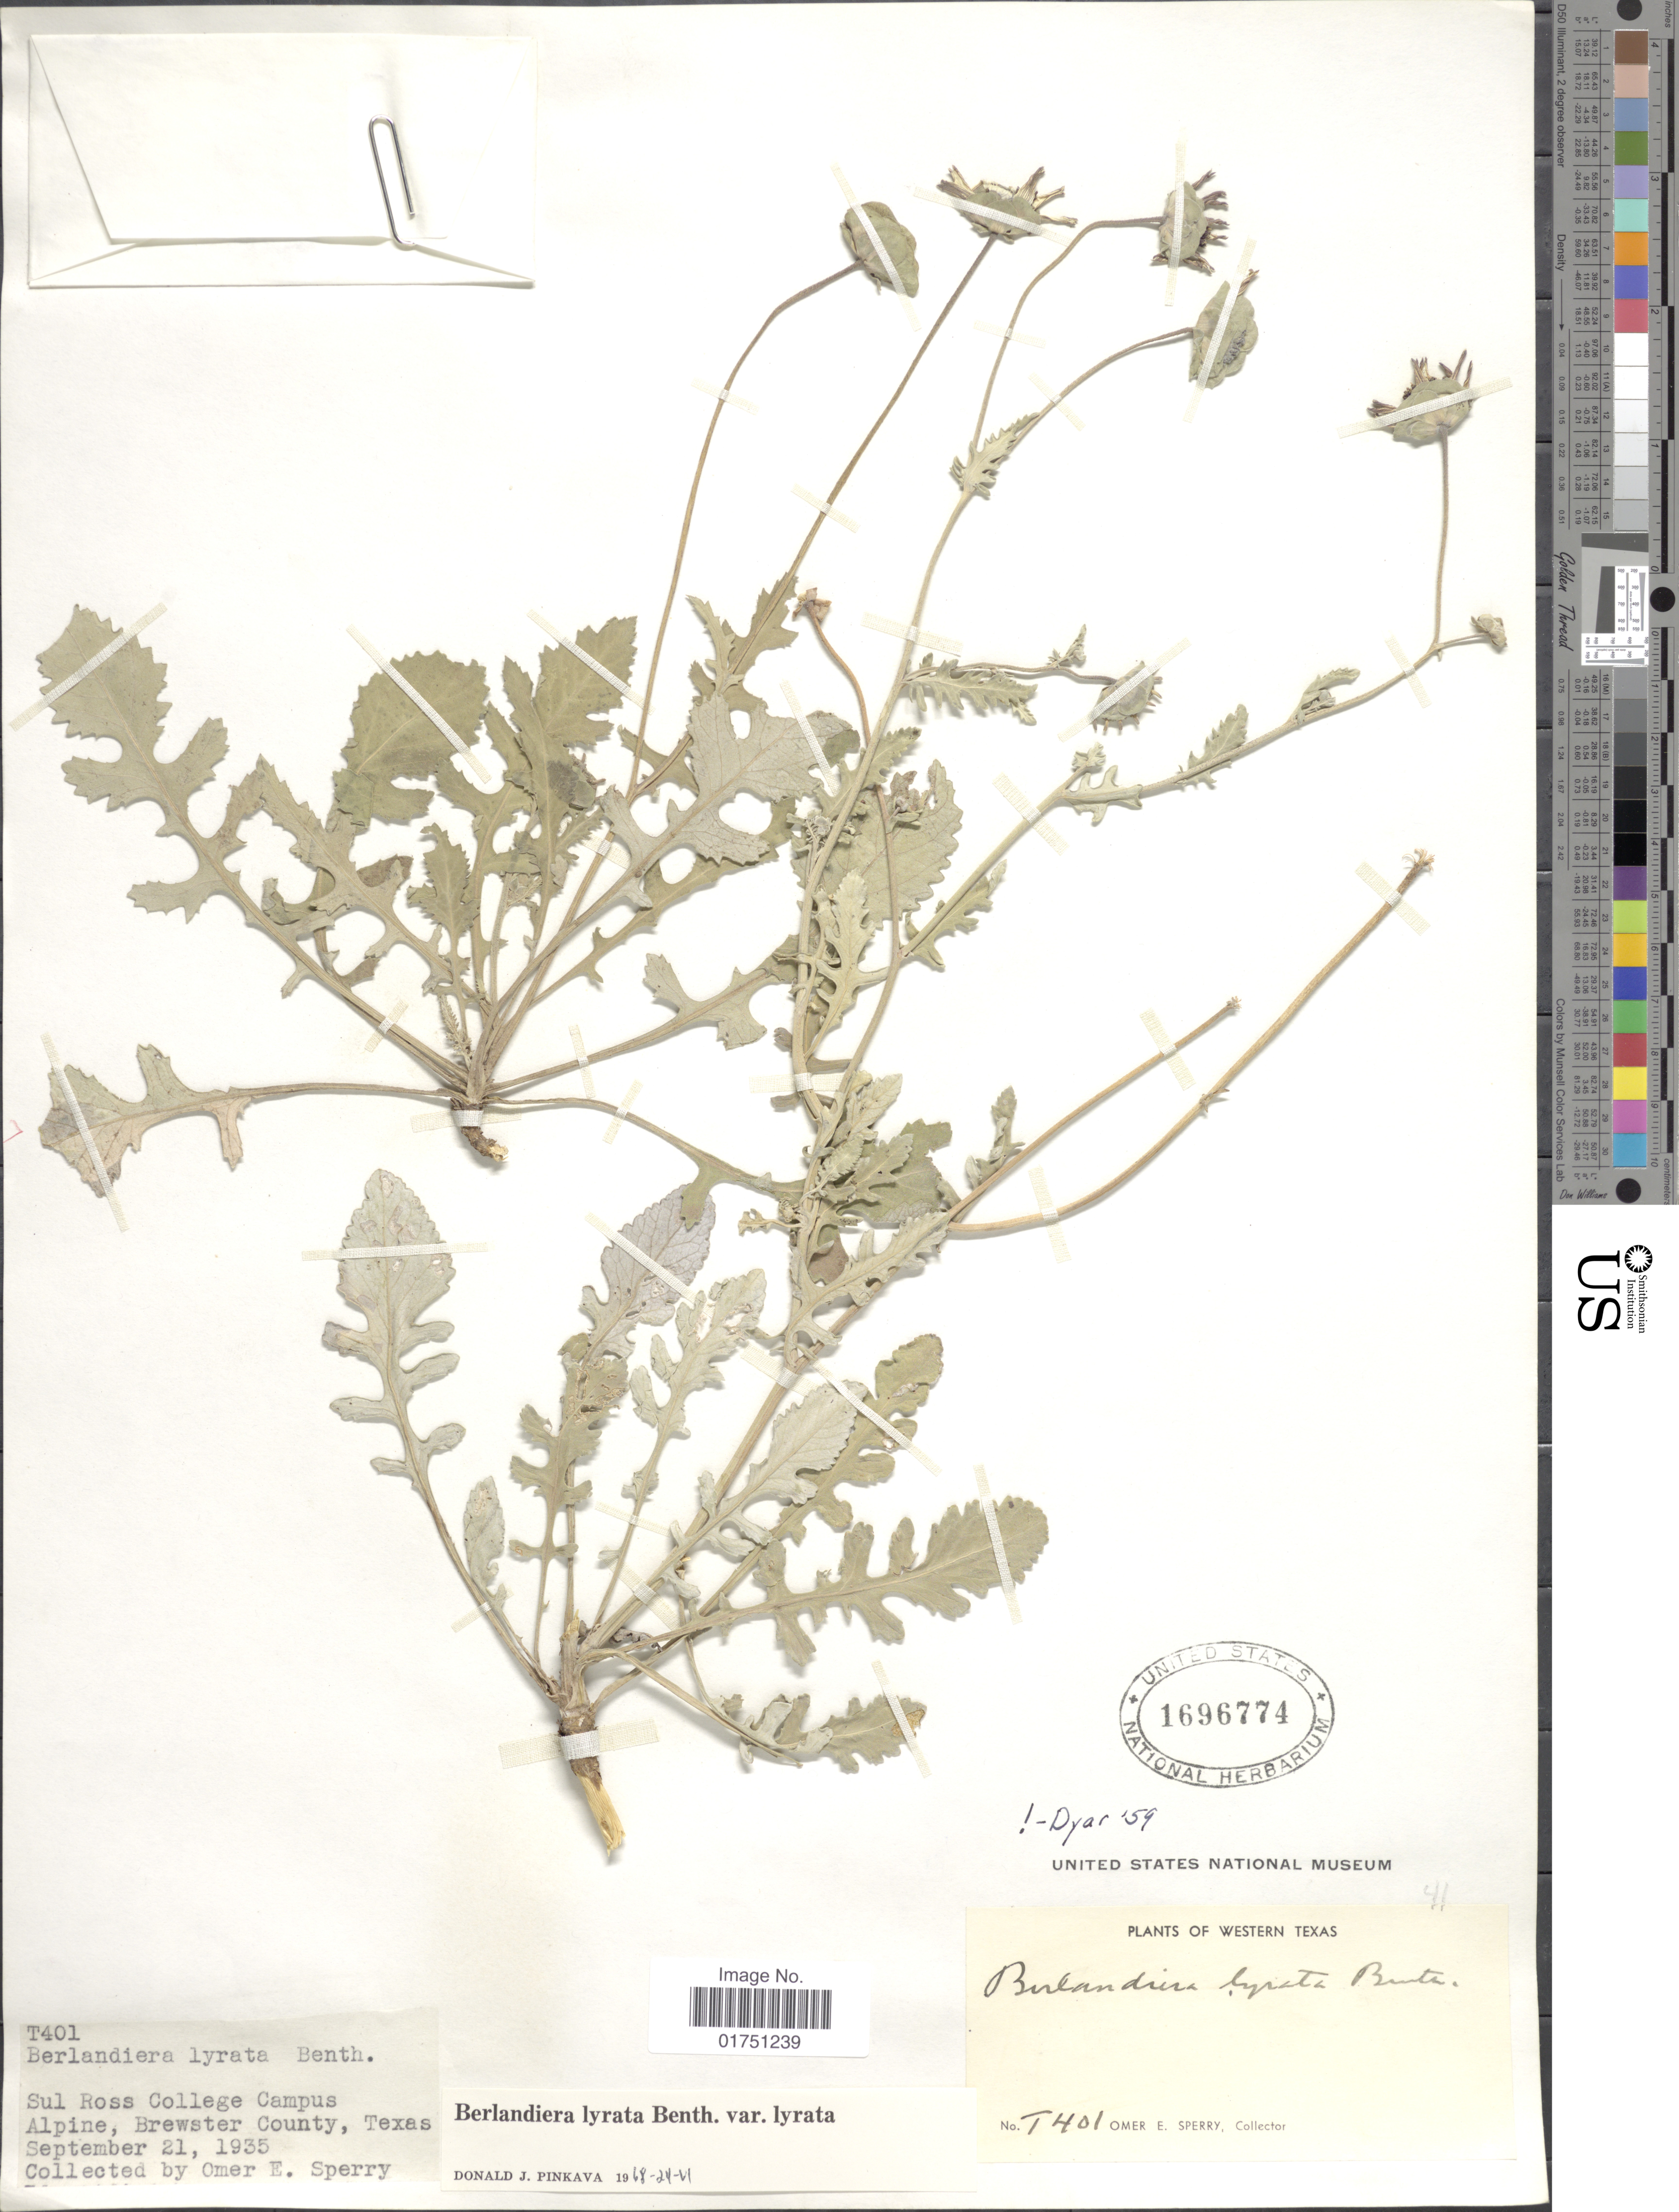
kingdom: Plantae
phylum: Tracheophyta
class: Magnoliopsida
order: Asterales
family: Asteraceae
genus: Berlandiera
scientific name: Berlandiera lyrata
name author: Benth.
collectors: O. E. Sperry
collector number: T401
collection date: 1935-09-21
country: United States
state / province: Texas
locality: Sul Ross College Campus. Alpine, Brewster County, Texas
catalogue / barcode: US 1696774